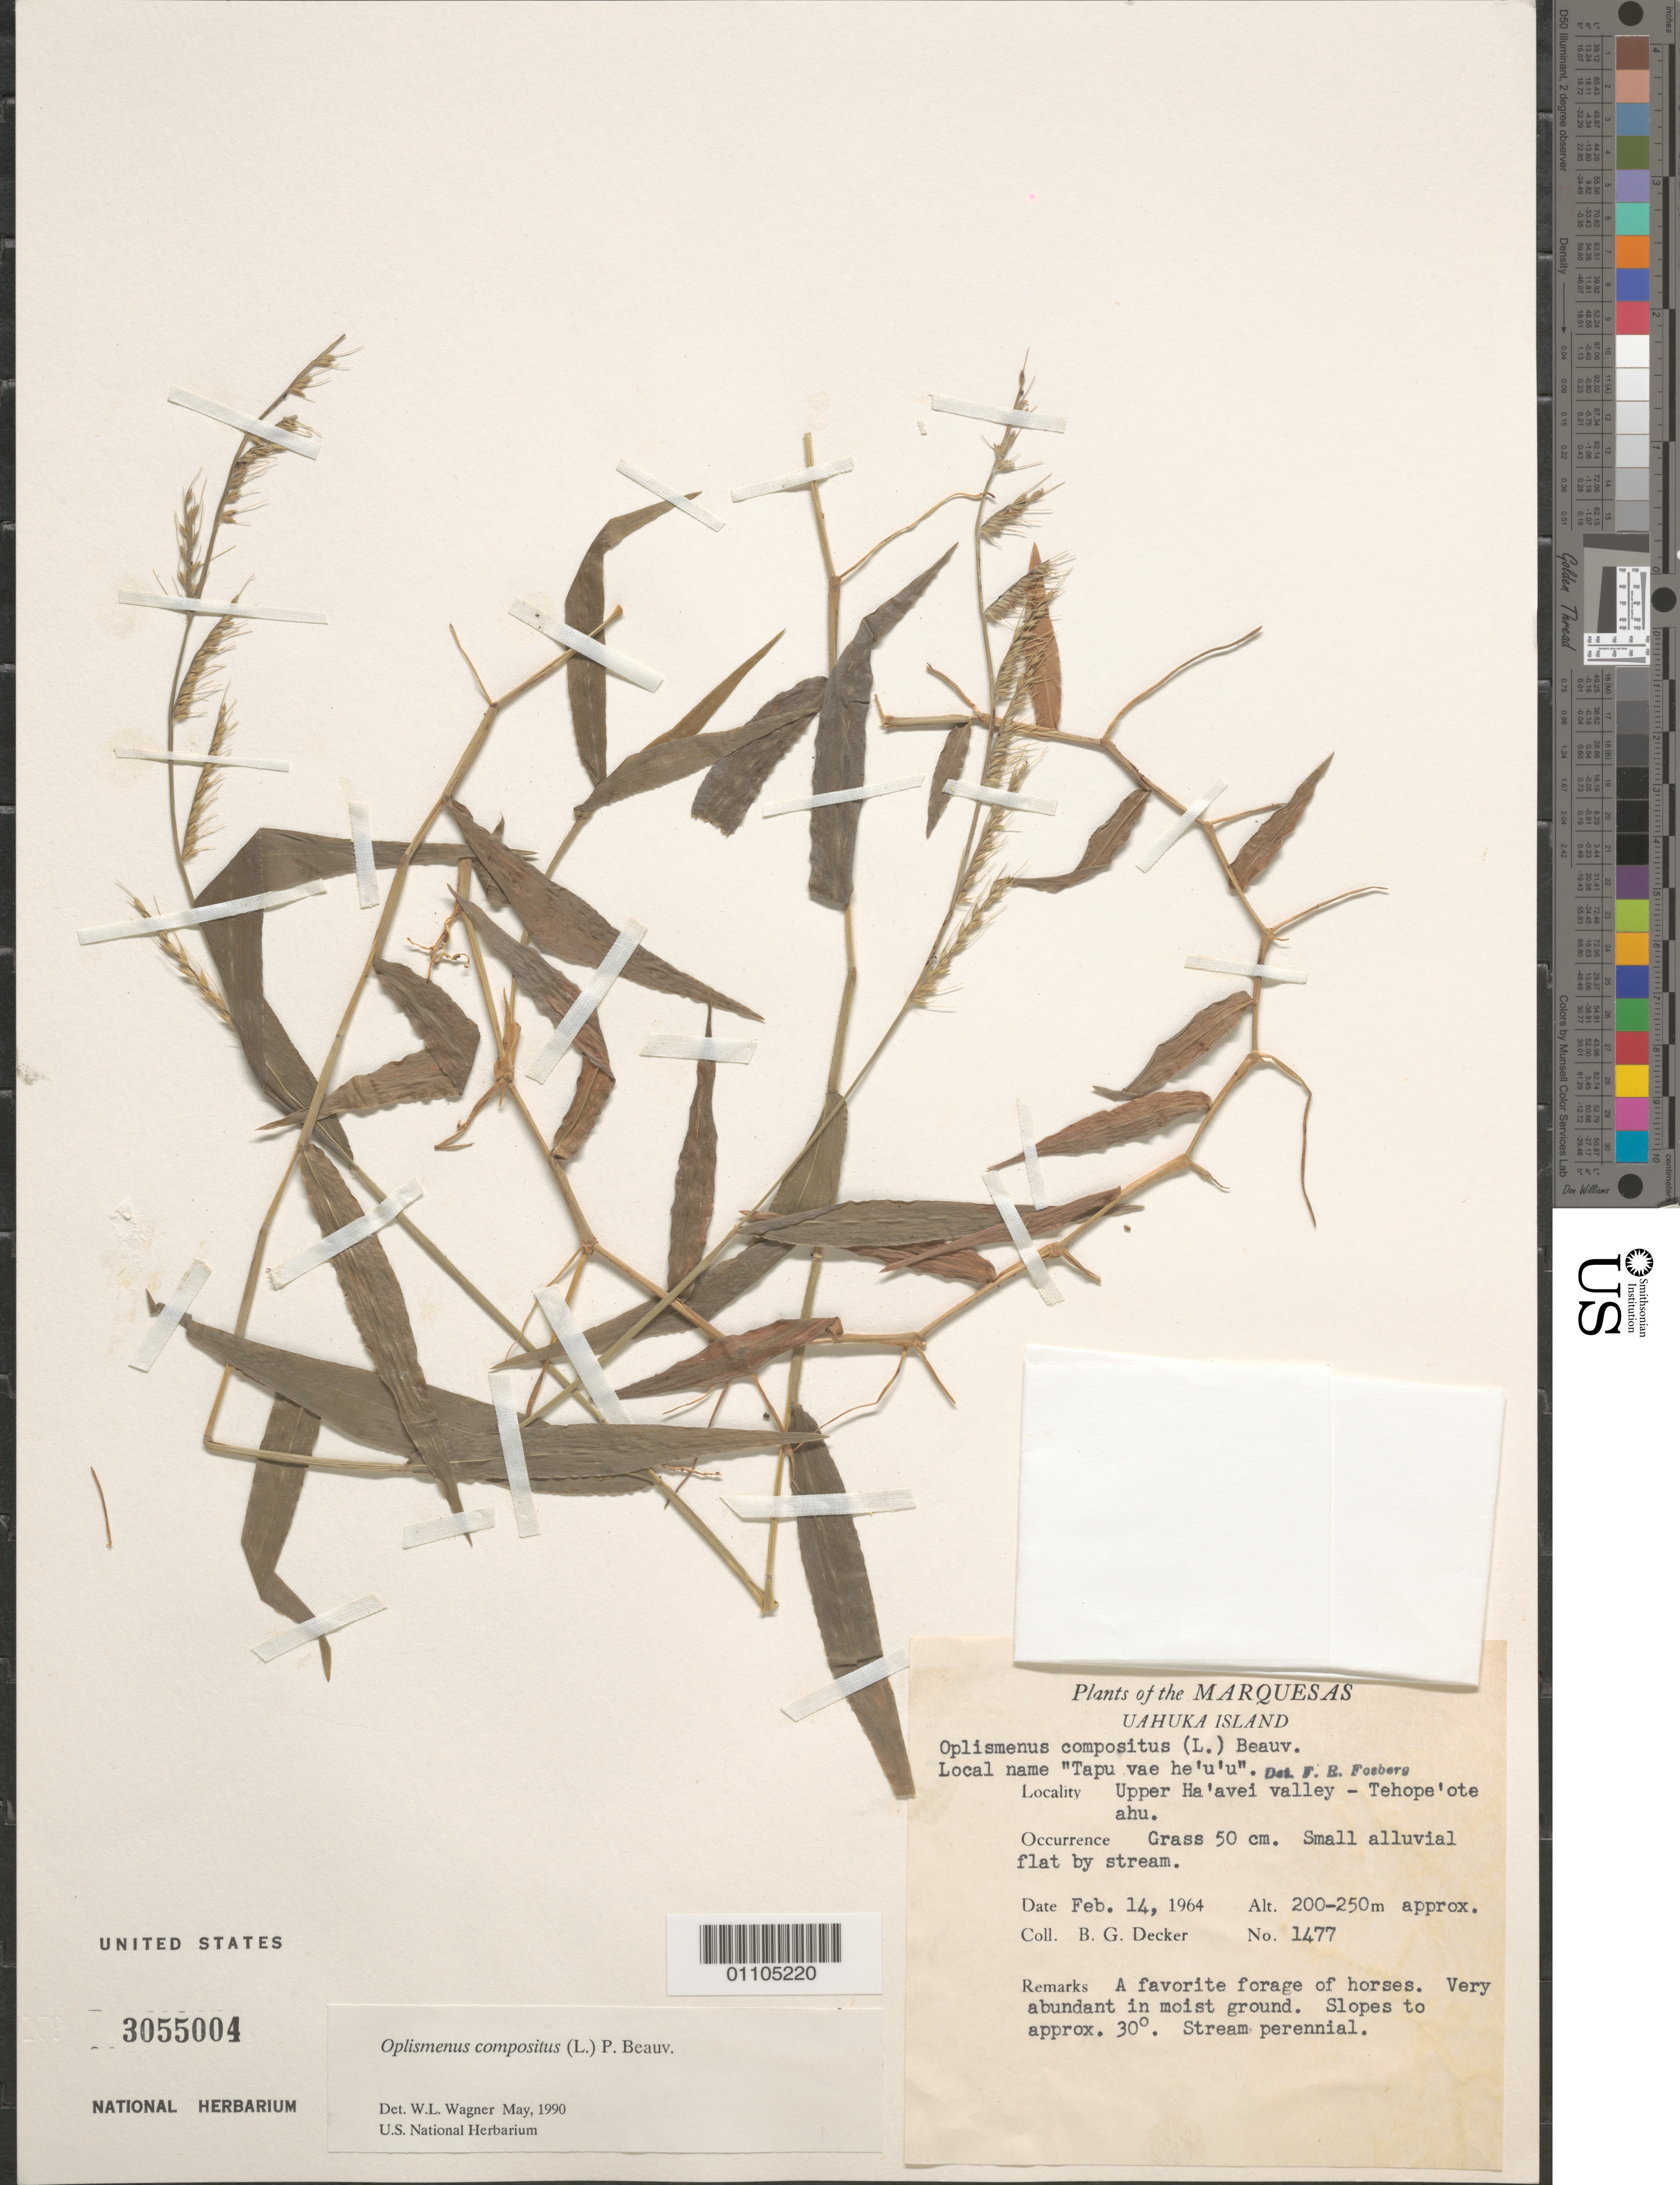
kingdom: Plantae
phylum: Tracheophyta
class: Liliopsida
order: Poales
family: Poaceae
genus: Oplismenus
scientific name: Oplismenus compositus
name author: (L.) P. Beauv.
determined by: Wagner, W. L., (BOT), Smithsonian Institution - National Museum of Natural History (UNITED STATES)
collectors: B. G. Decker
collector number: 1477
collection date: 1964-02-14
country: French Polynesia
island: Ua Huka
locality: Upper Ha'avei Valley, Tehope'ote ahu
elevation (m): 200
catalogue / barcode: US 3055004